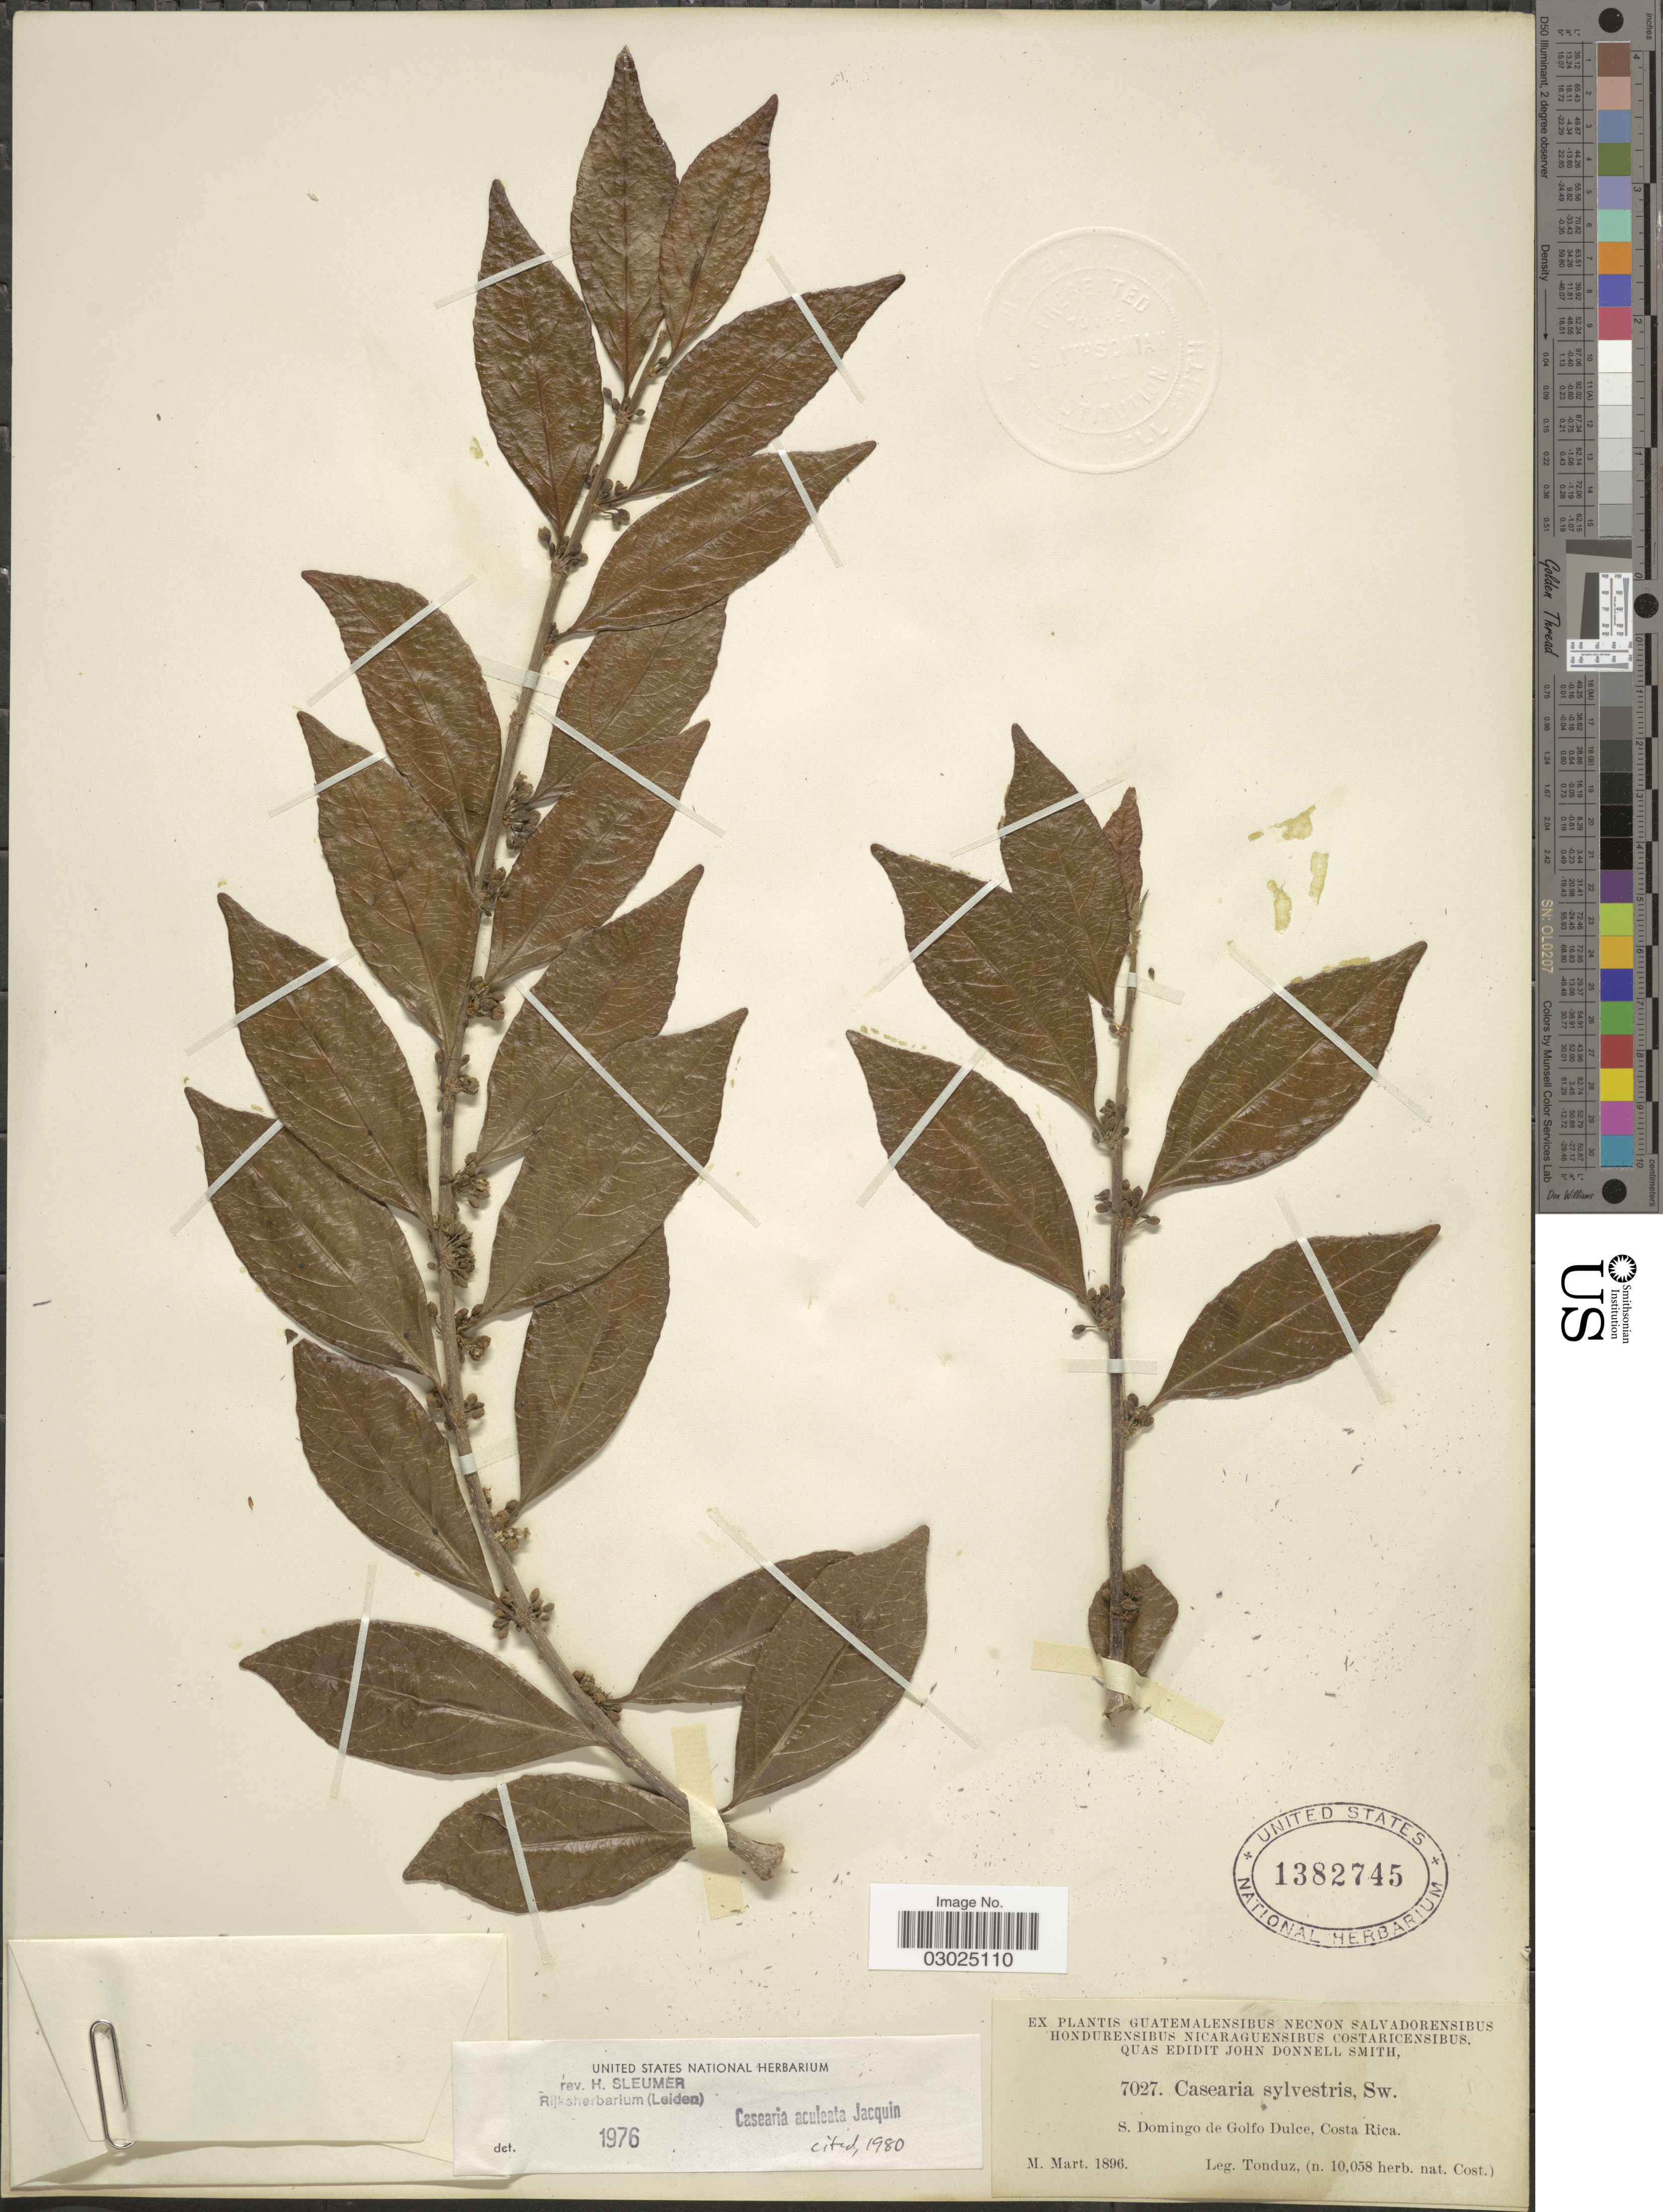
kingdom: Plantae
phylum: Tracheophyta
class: Magnoliopsida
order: Malpighiales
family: Salicaceae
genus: Casearia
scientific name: Casearia aculeata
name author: Jacq.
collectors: Tonduz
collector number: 7027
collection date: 1896-03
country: Costa Rica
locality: S. Domingo de Golfo Dulce.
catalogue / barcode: US 1382745